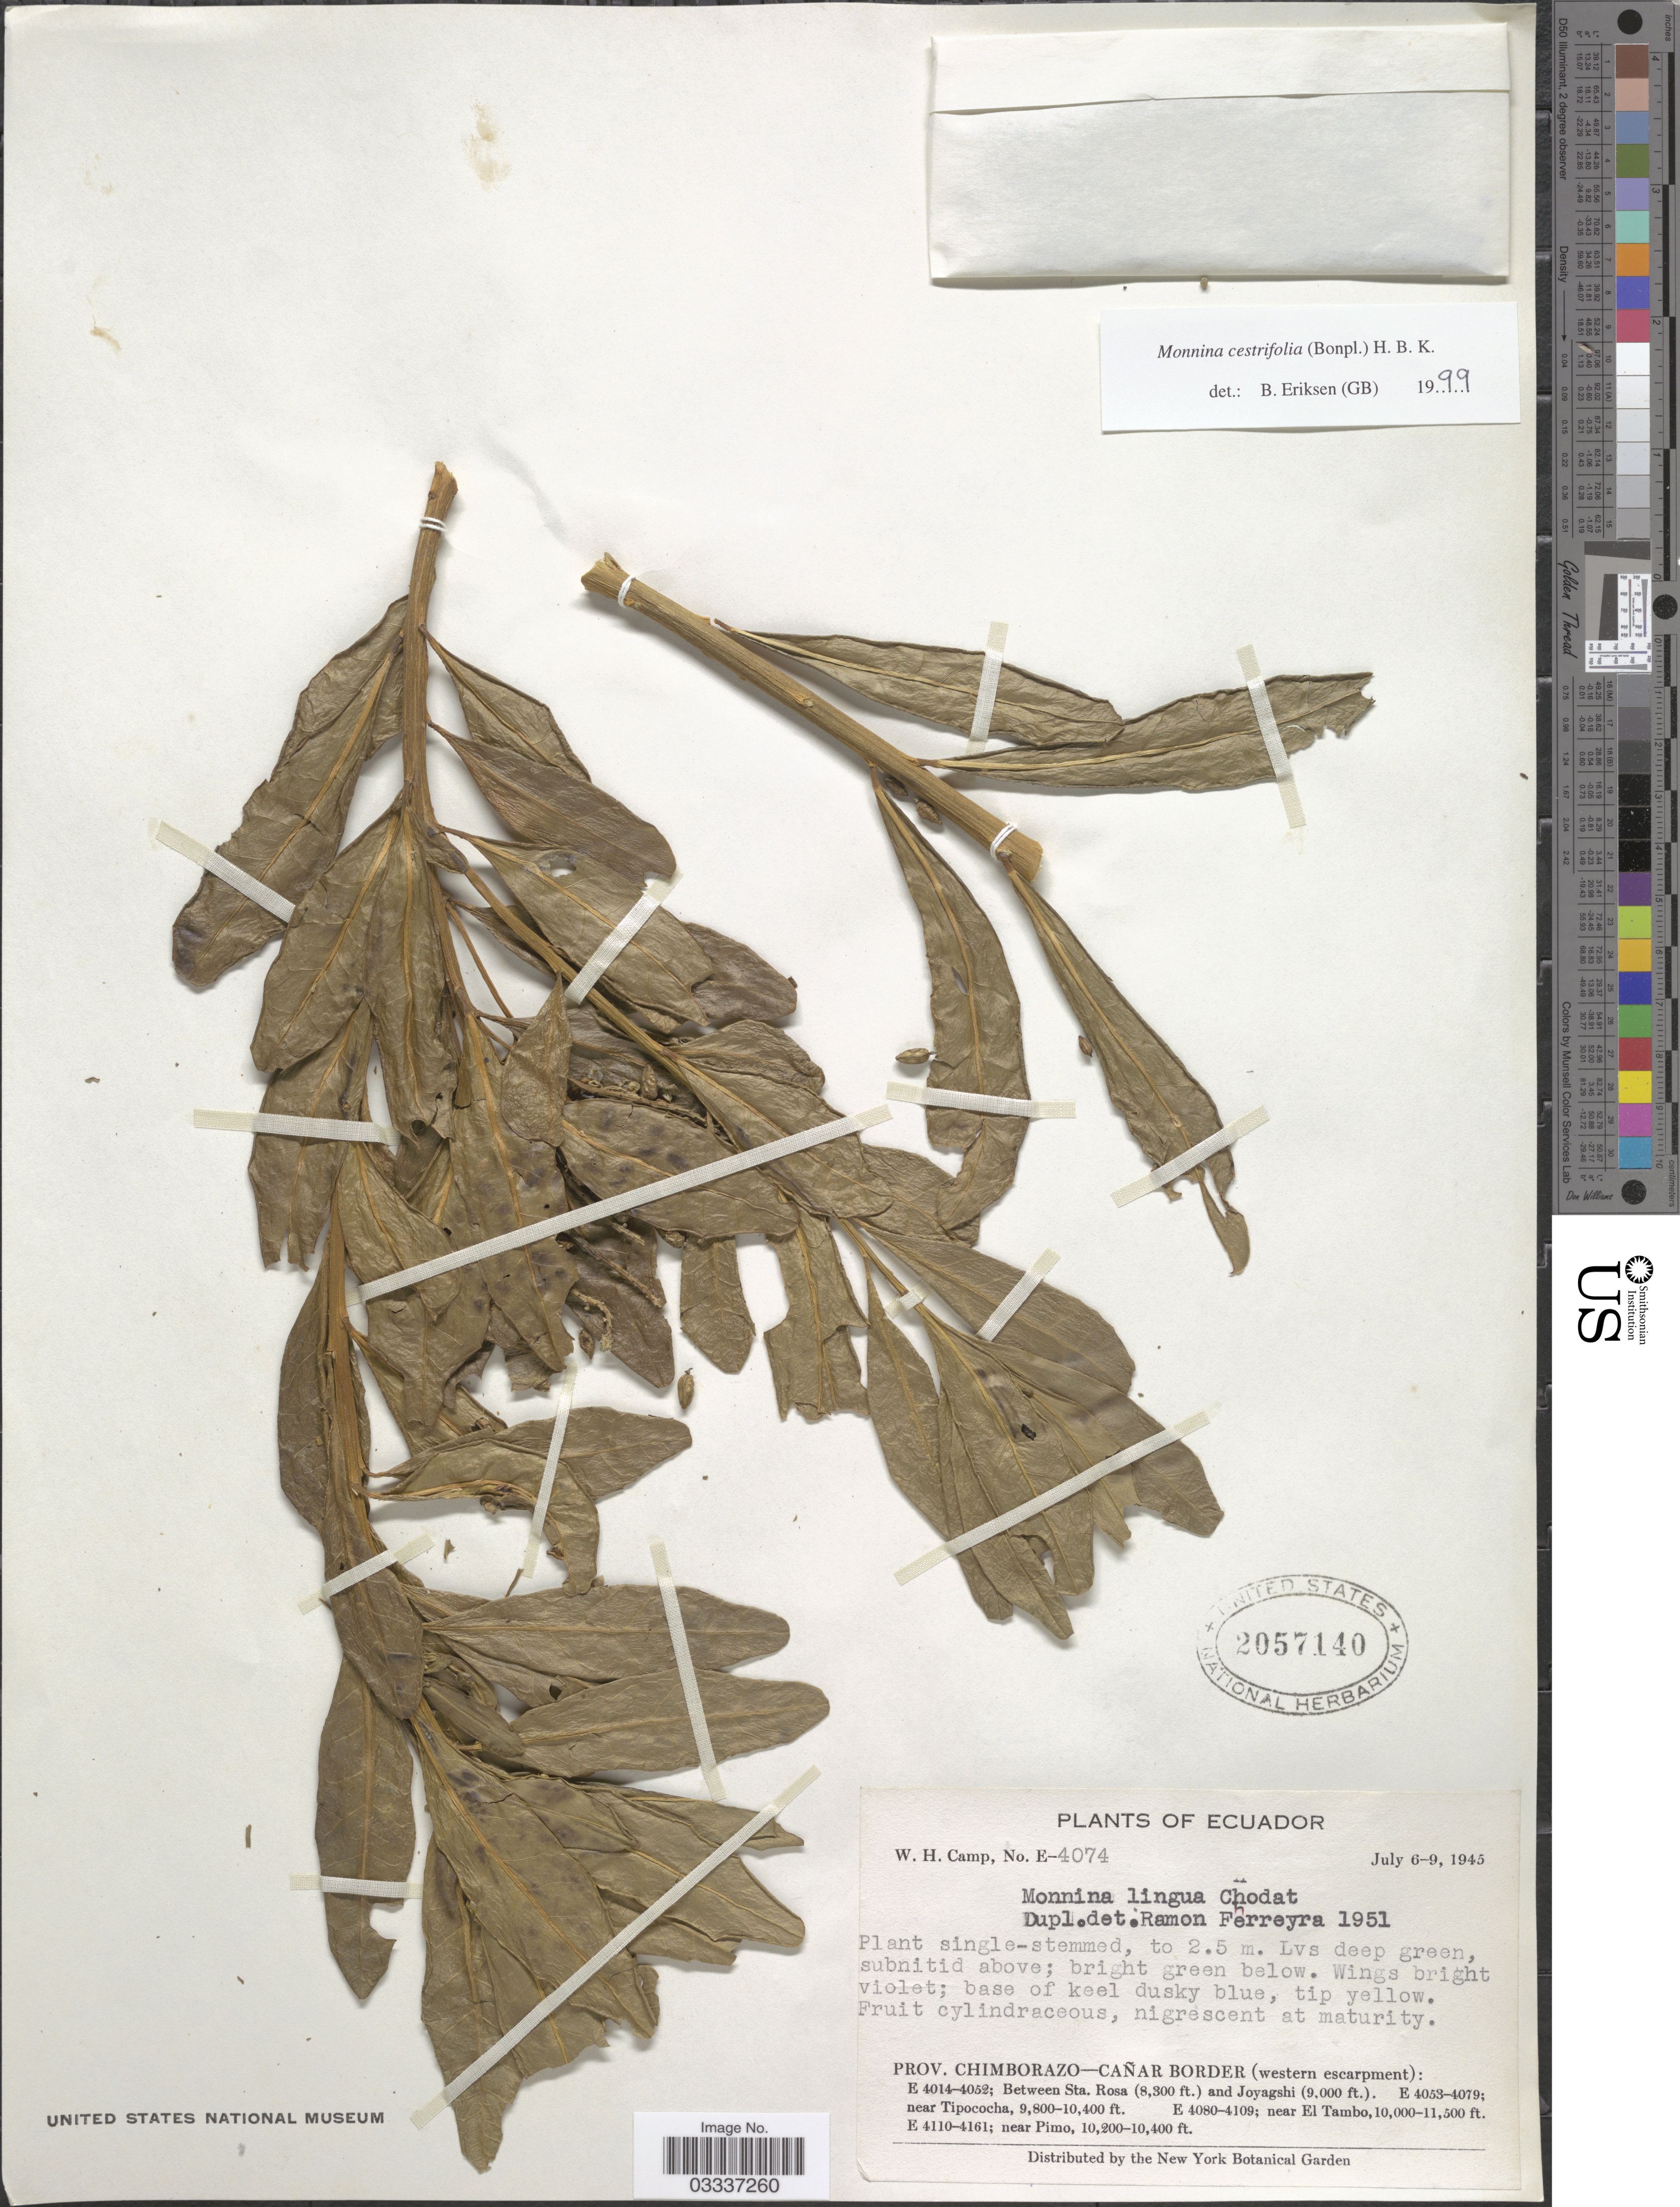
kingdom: Plantae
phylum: Tracheophyta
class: Magnoliopsida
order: Fabales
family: Polygalaceae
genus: Monnina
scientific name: Monnina cestrifolia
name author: (Bonpl.) Kunth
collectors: W. H. Camp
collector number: E-4074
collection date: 1945-07-06/1945-07-09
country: Ecuador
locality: Prov. Chimborazo-Cañar Border (western escarpment): near Tipococha.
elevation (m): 2987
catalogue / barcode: US 2057140